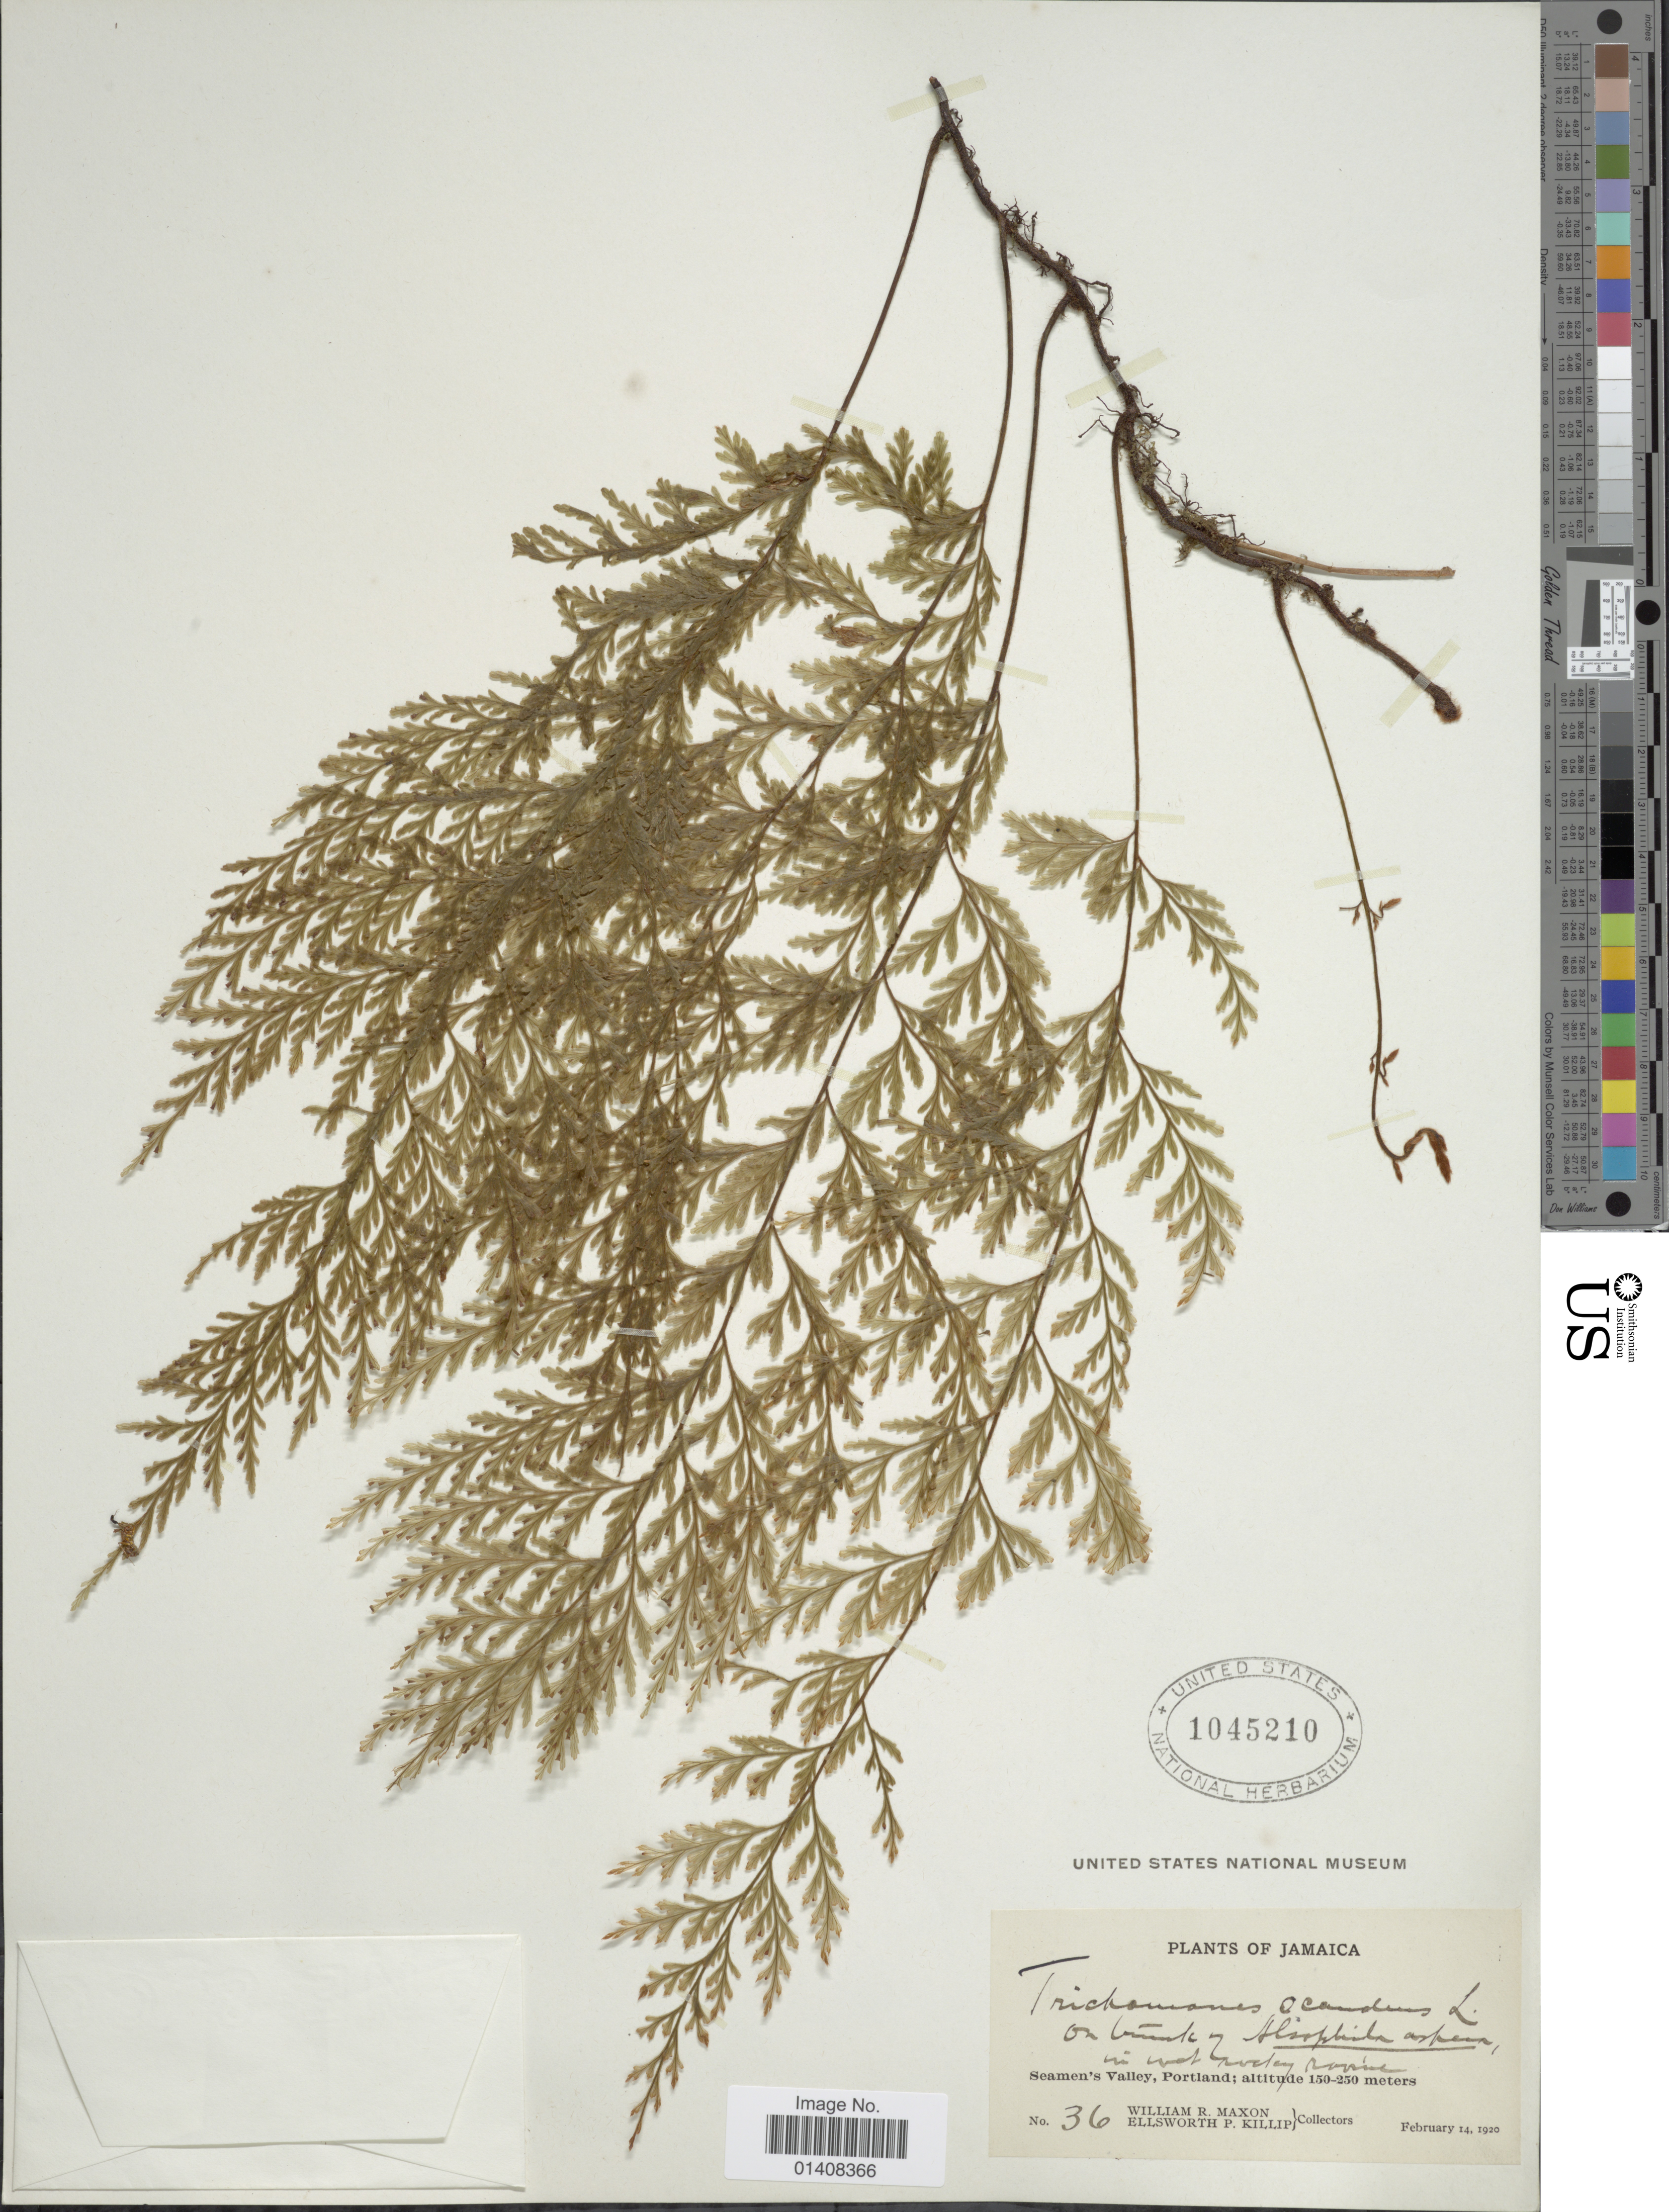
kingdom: Plantae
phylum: Tracheophyta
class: Polypodiopsida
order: Hymenophyllales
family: Hymenophyllaceae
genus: Trichomanes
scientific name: Trichomanes scandens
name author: L.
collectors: W. R. Maxon & E. P. Killip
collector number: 36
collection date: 1920-02-14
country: Jamaica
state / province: Portland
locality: Seamen's valley, Portland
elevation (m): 150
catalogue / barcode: US 1045210